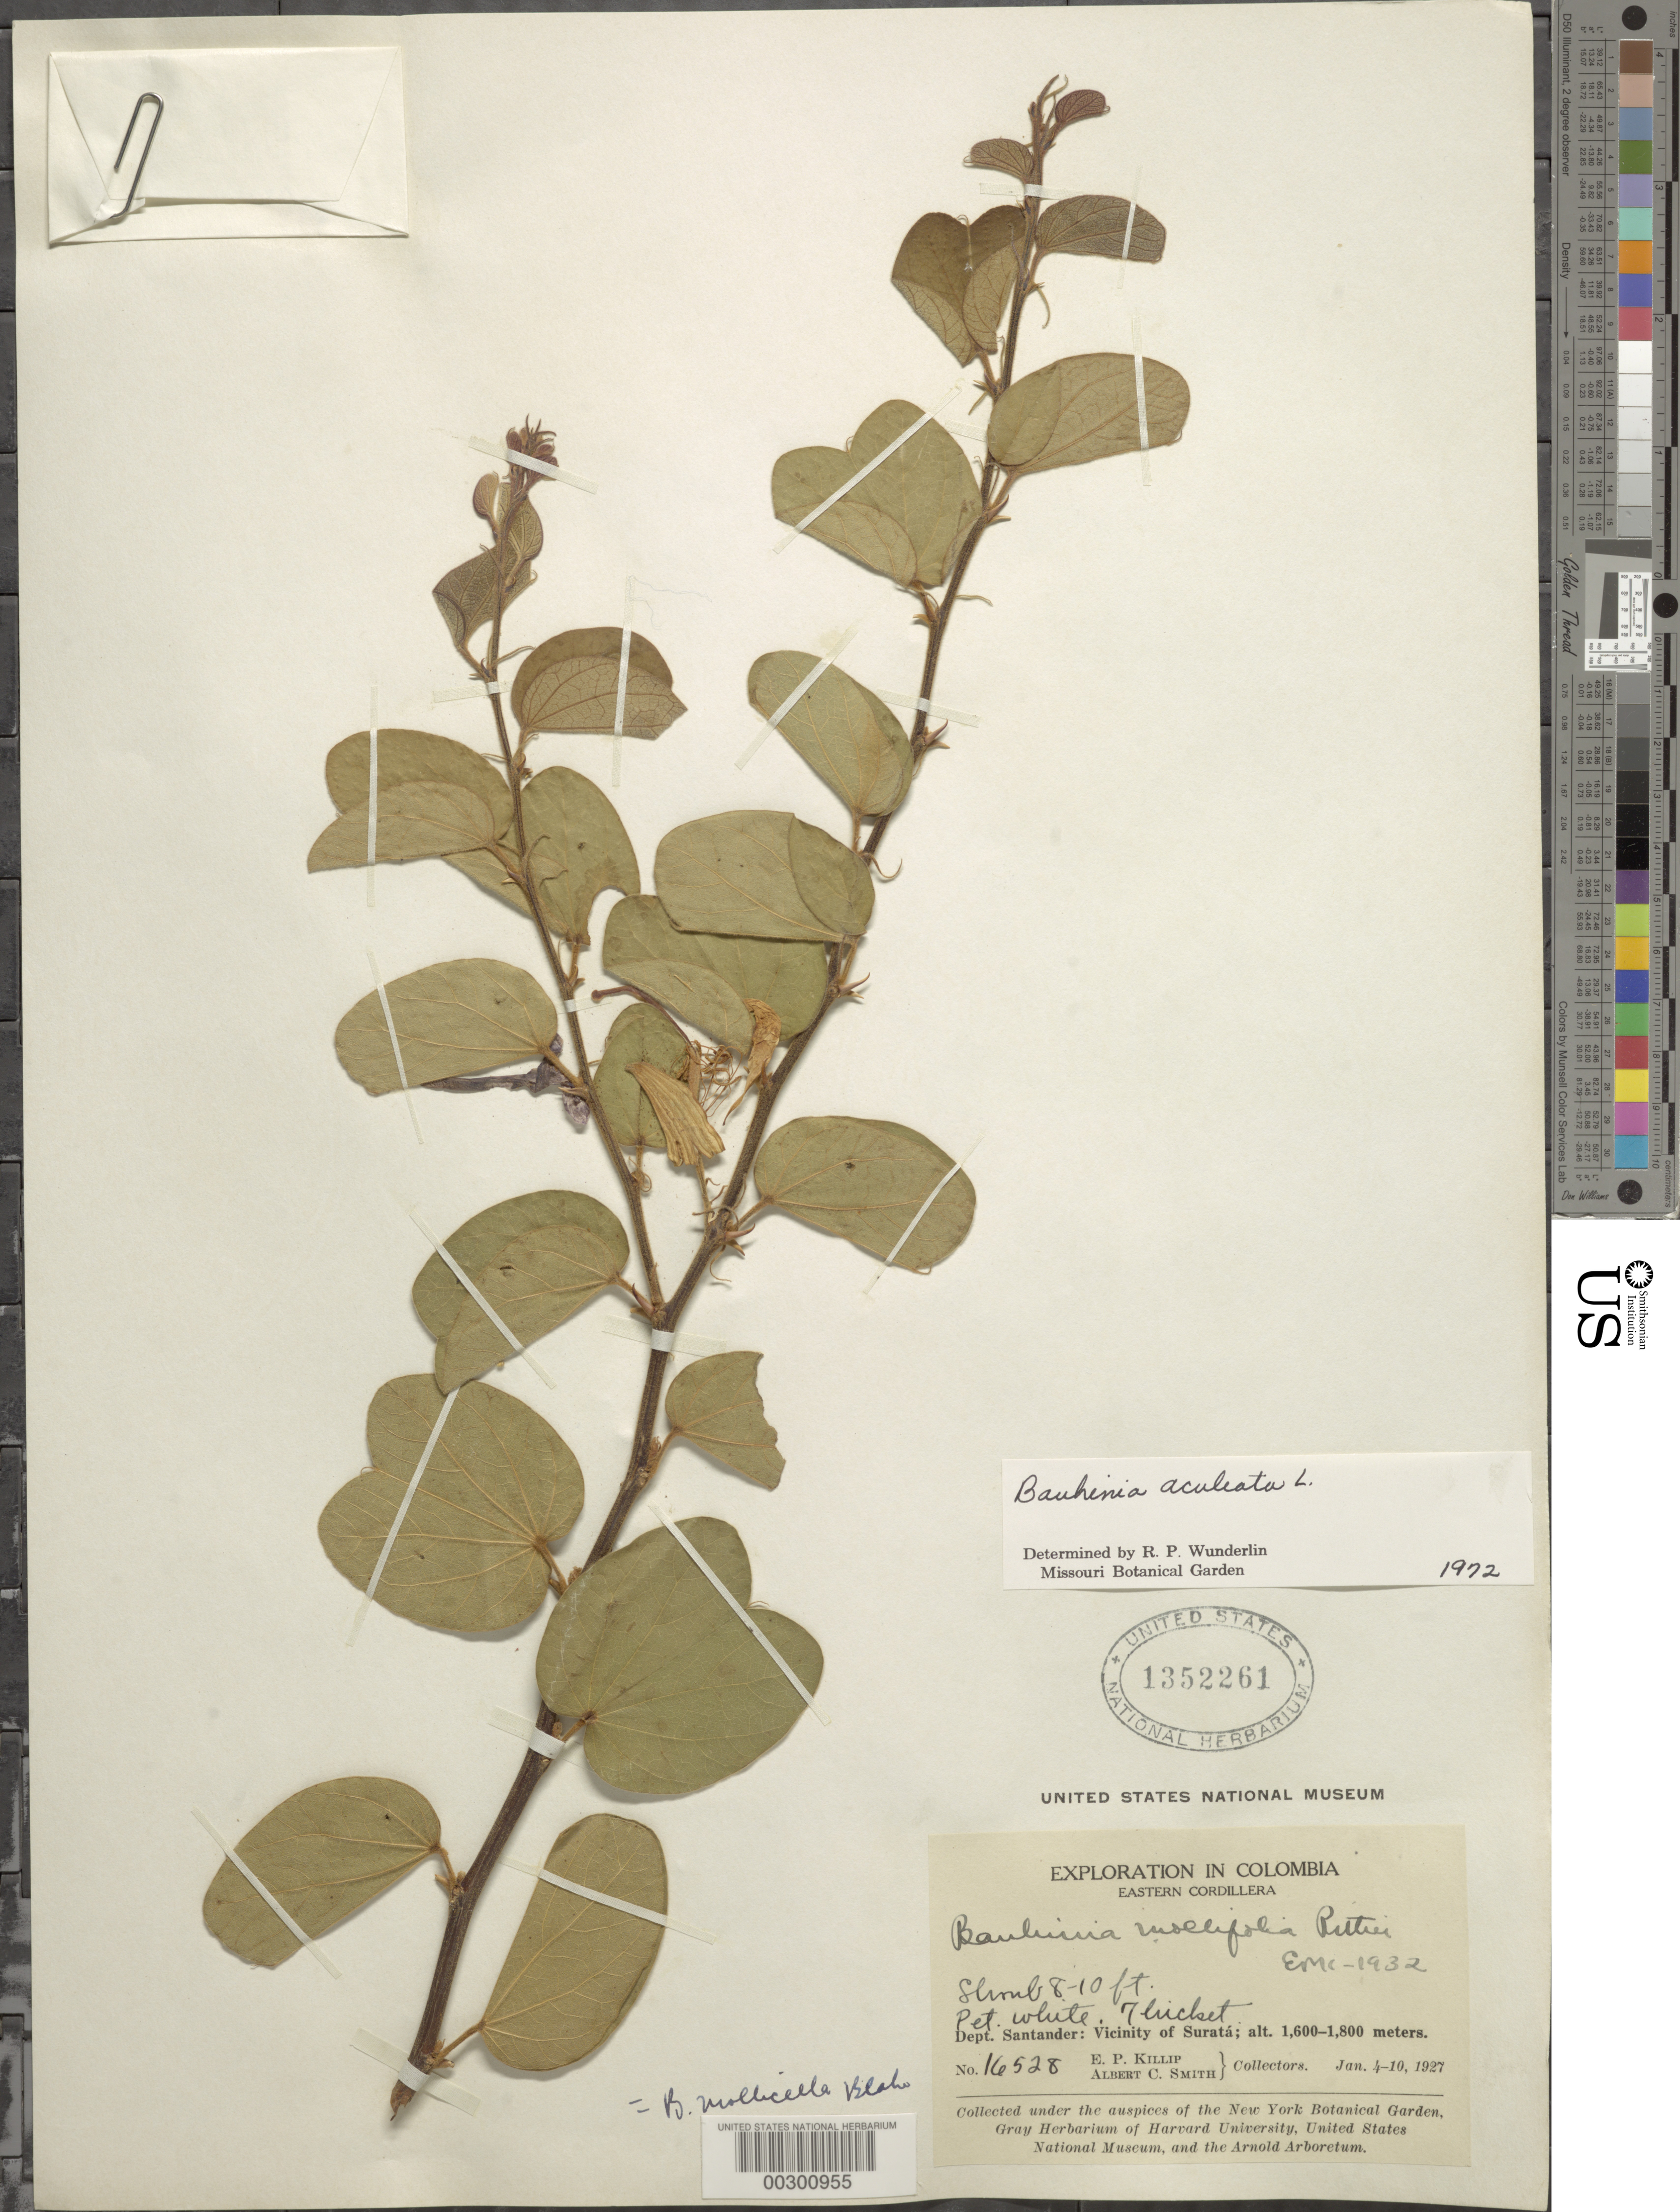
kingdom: Plantae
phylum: Tracheophyta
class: Magnoliopsida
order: Fabales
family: Fabaceae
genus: Bauhinia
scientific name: Bauhinia aculeata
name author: L.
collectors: E. P. Killip & A. C. Smith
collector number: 16528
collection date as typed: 04 Jan 1927 to 10 Jan 1927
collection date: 1927-01-04/1927-01-10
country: Colombia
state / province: Norte de Santander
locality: Vicinity of Suarta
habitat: Thicket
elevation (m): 1600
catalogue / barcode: US 1352261